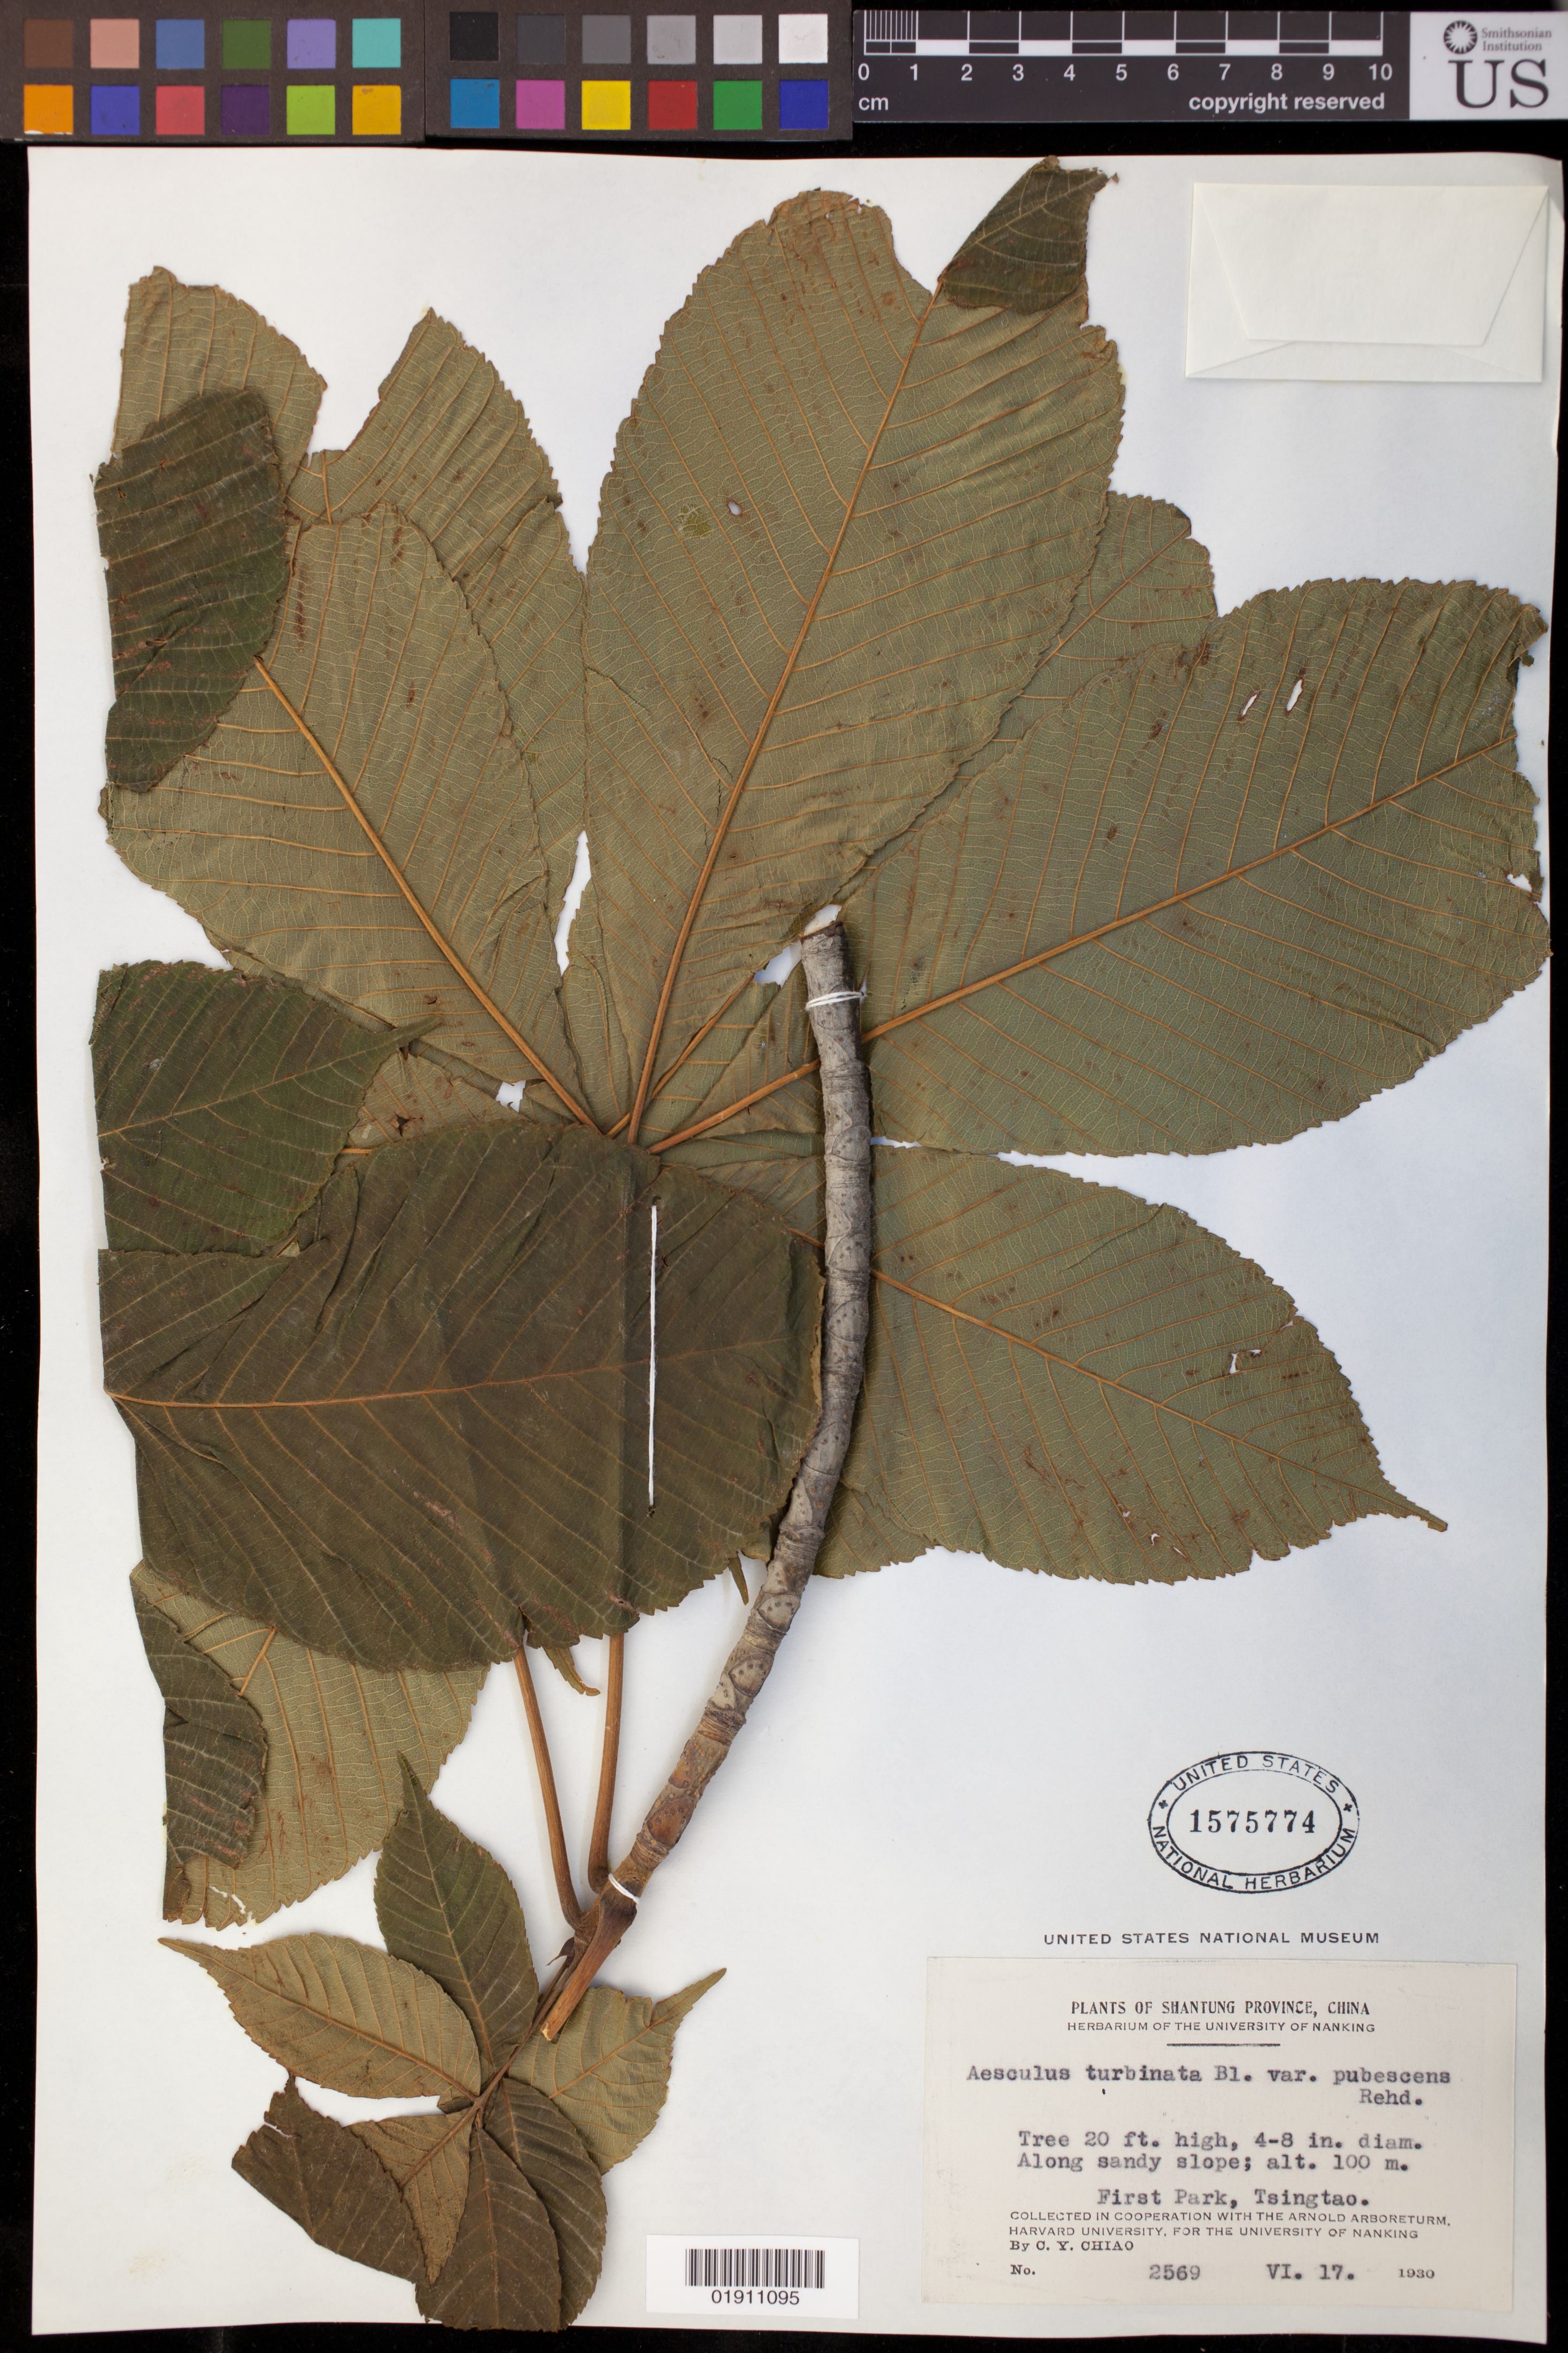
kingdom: Plantae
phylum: Tracheophyta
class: Magnoliopsida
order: Sapindales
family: Sapindaceae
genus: Aesculus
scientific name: Aesculus turbinata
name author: Blume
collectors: C. Y. Chiao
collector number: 2569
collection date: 1930-06-17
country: China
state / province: Shandong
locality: First Park, Tsingtao;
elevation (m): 100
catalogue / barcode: US 1575774